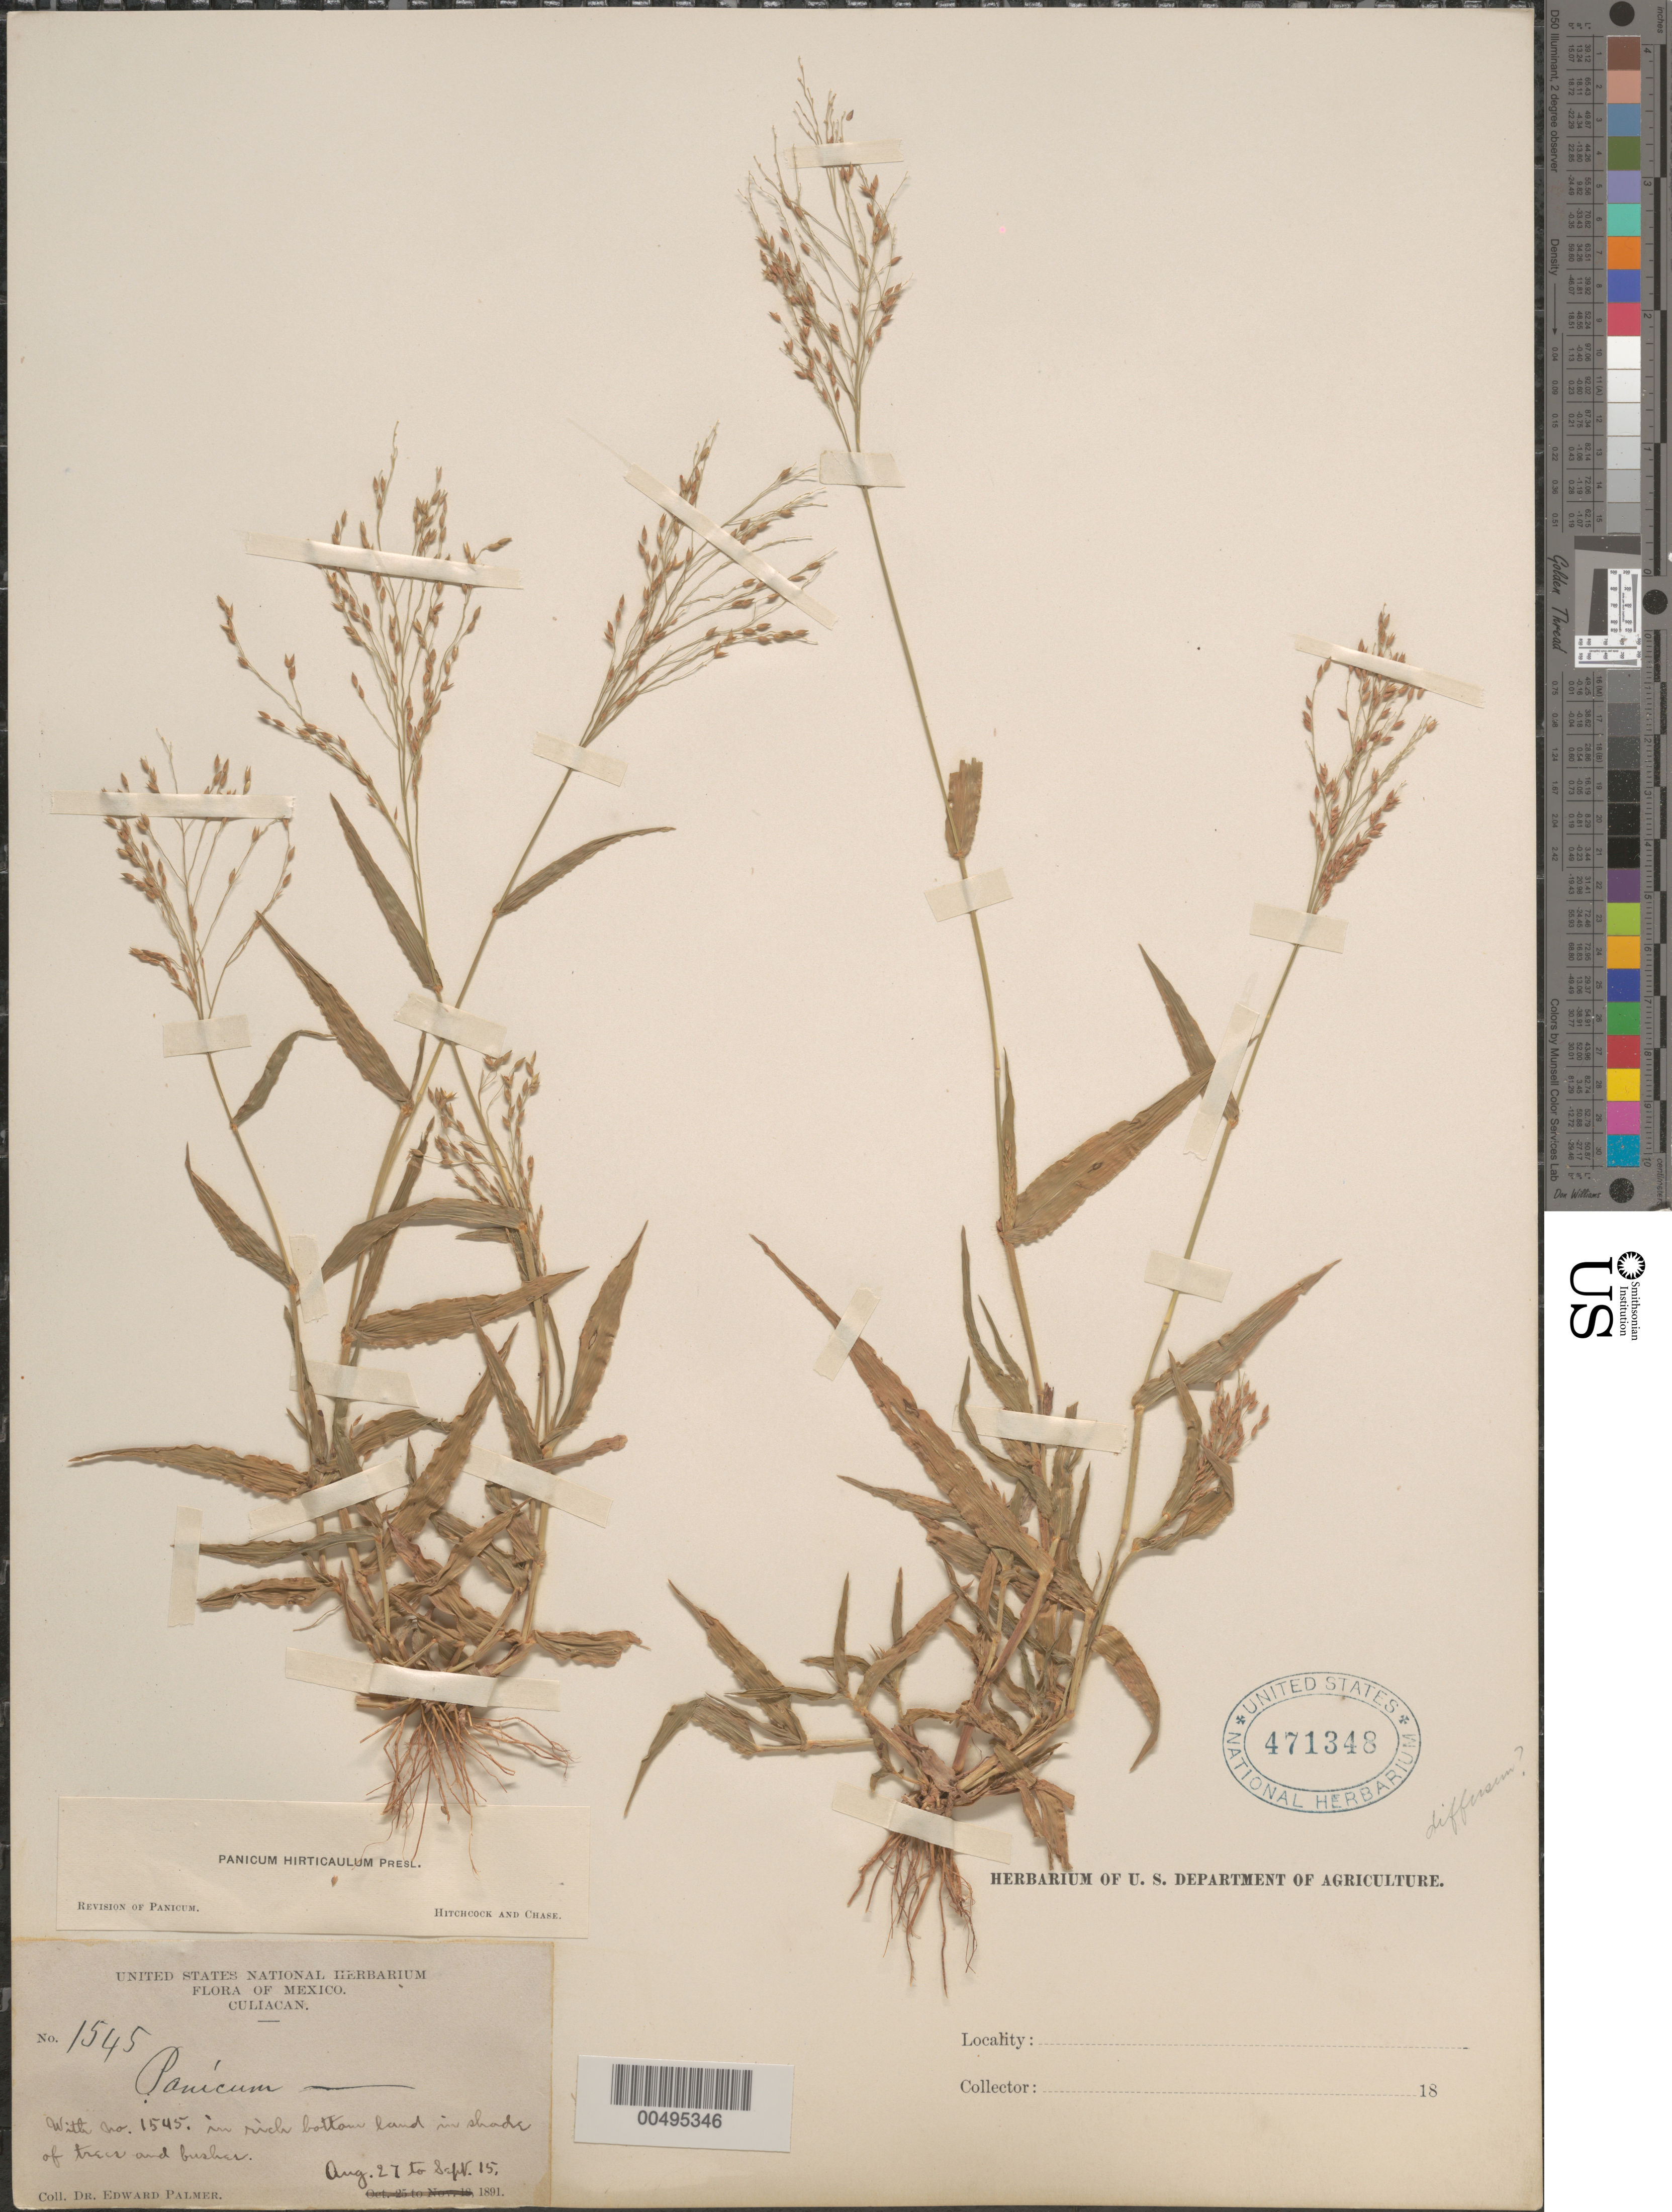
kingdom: Plantae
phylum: Tracheophyta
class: Liliopsida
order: Poales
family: Poaceae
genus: Panicum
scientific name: Panicum hirticaule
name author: J. Presl in C. Presl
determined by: Hitchcock, A. S.; Chase, [M.] A.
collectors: E. Palmer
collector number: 1545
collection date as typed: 27 Aug 1891 to 15 Sep 1891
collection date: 1891-08-27/1891-09-15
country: Mexico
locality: Culiacan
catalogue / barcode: US 471348